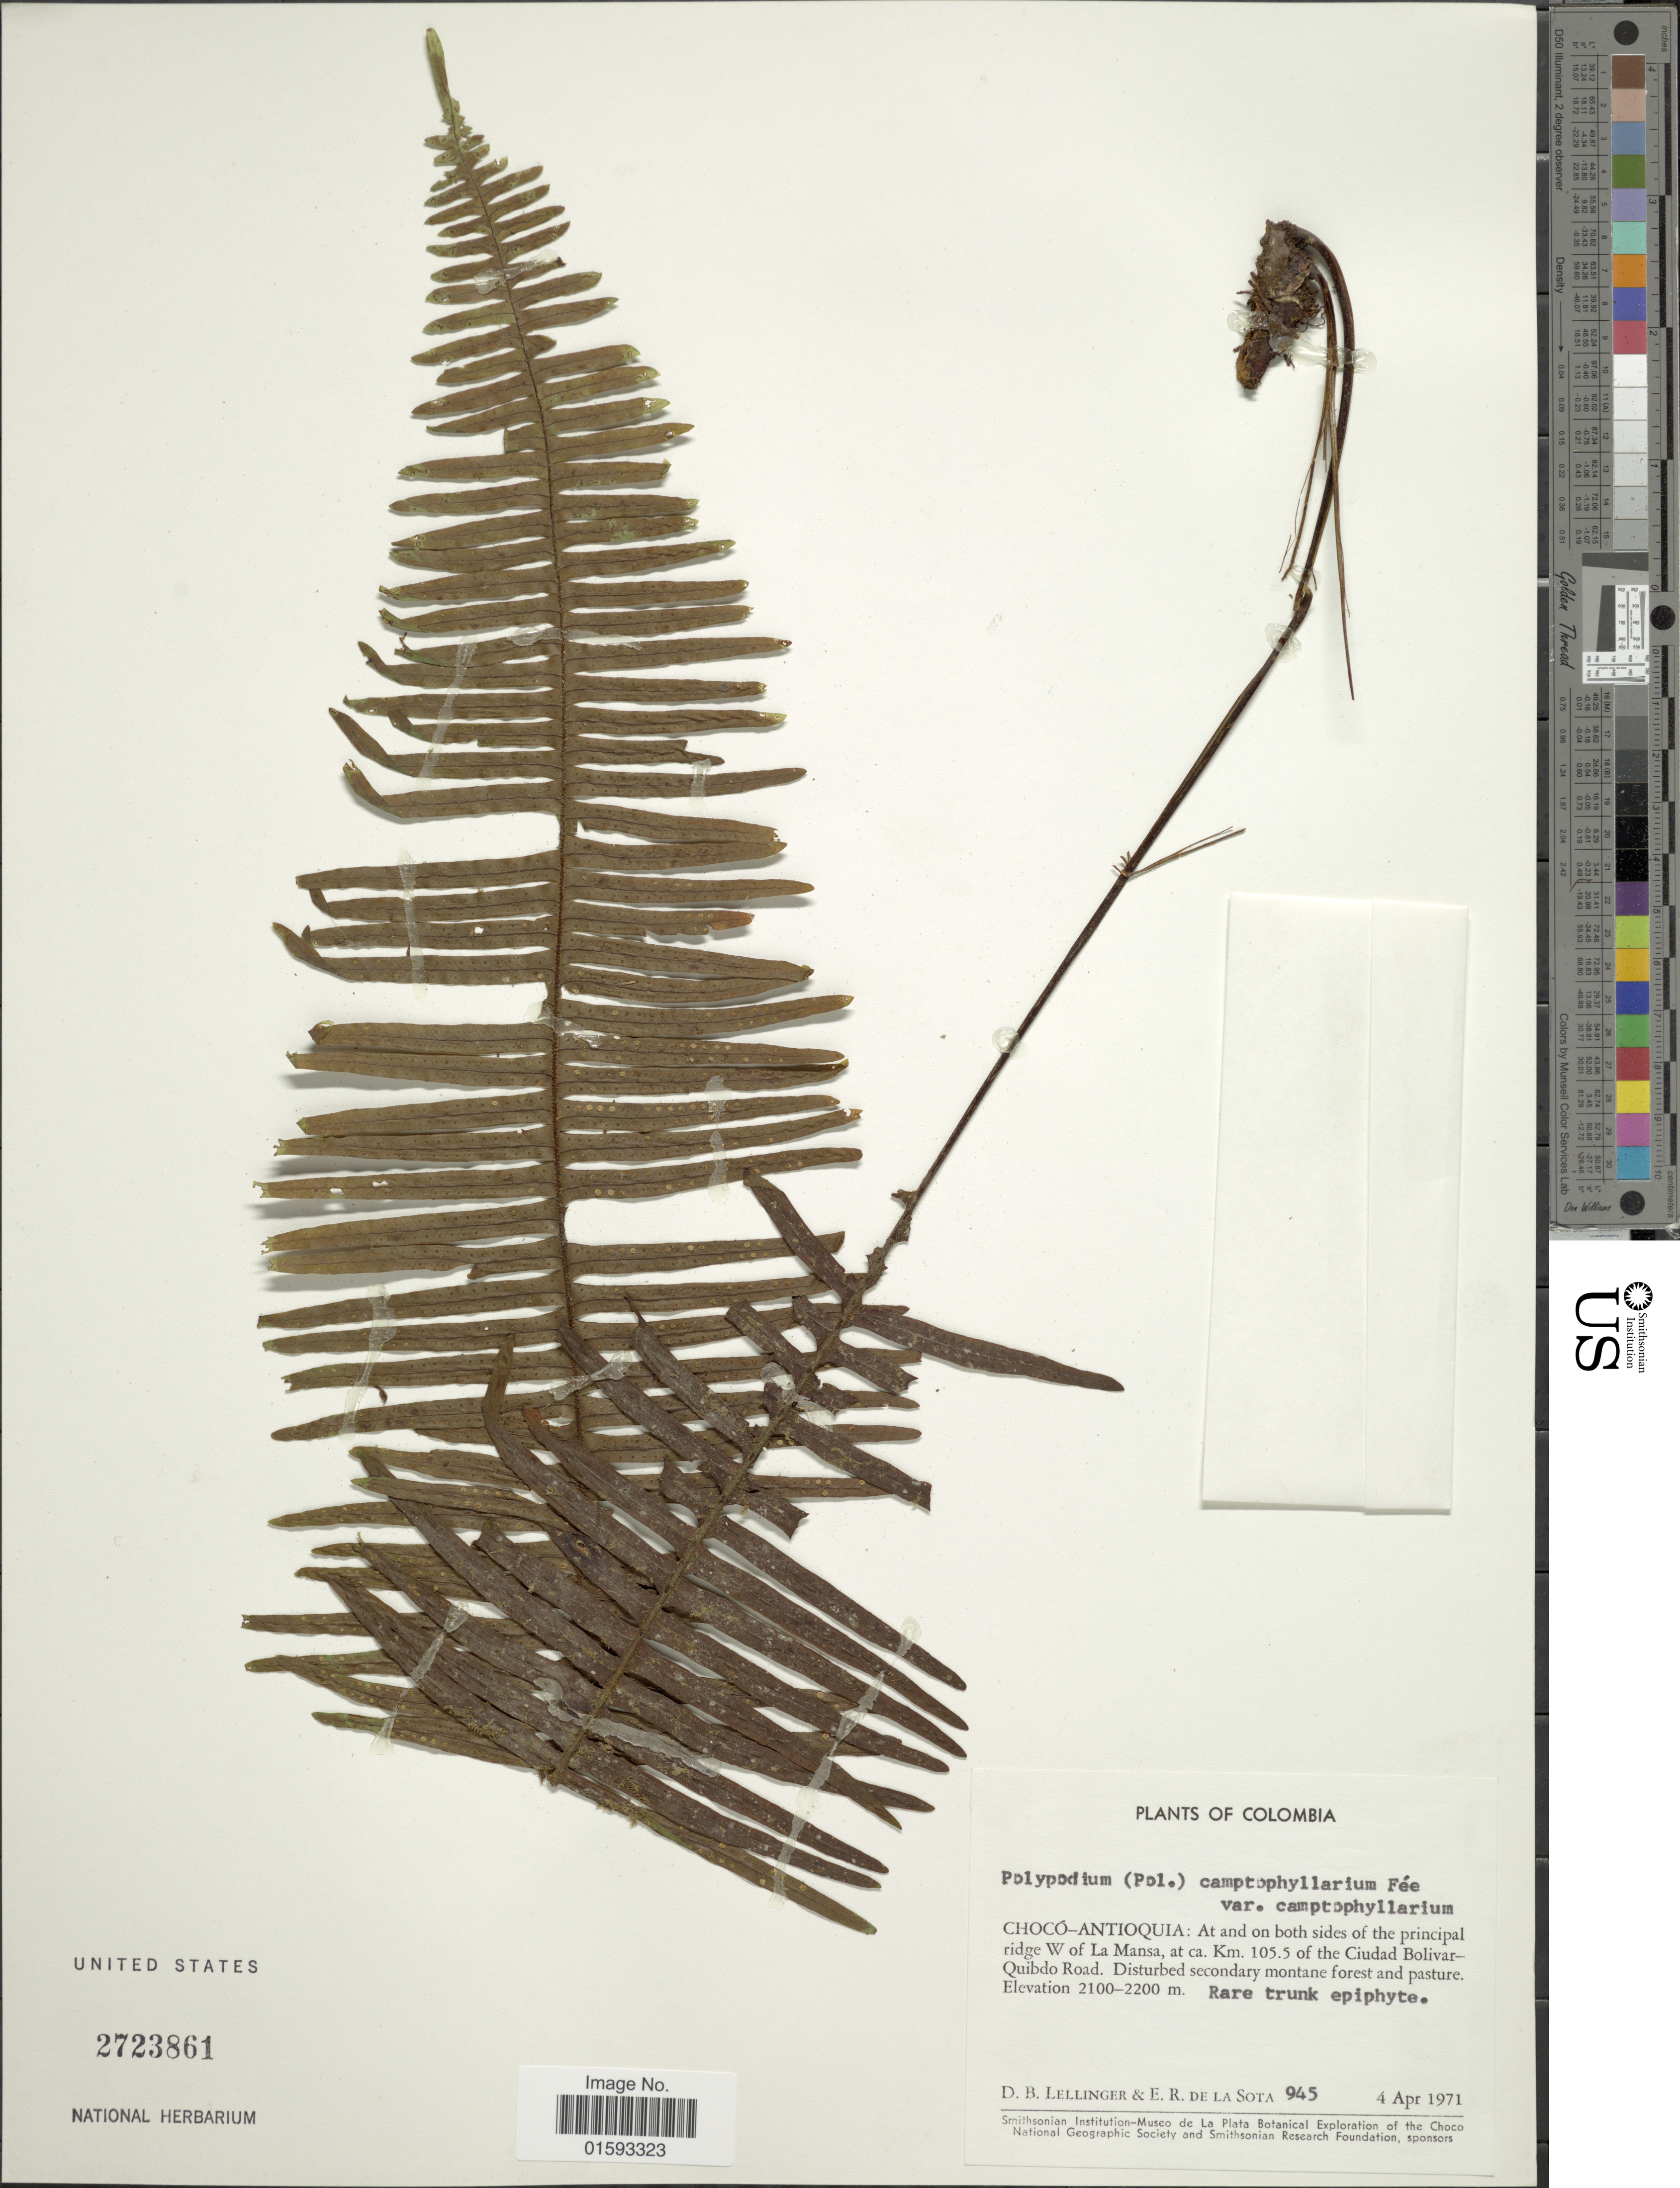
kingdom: Plantae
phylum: Tracheophyta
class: Polypodiopsida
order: Polypodiales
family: Polypodiaceae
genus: Pecluma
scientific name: Pecluma camptophyllaria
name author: (Fée) M.G. Price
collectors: D. B. Lellinger & E. R. de la Sota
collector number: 945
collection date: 1971-04-04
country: Colombia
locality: Choco - Antioquia: At and on both sides of the principal ridge W of La Mansa, at ca. KM. 105.5 of the Ciudad Bolivar Quibdo Road. Disturbed secodary montane forest and pasture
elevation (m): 2100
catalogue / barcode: US 2723861